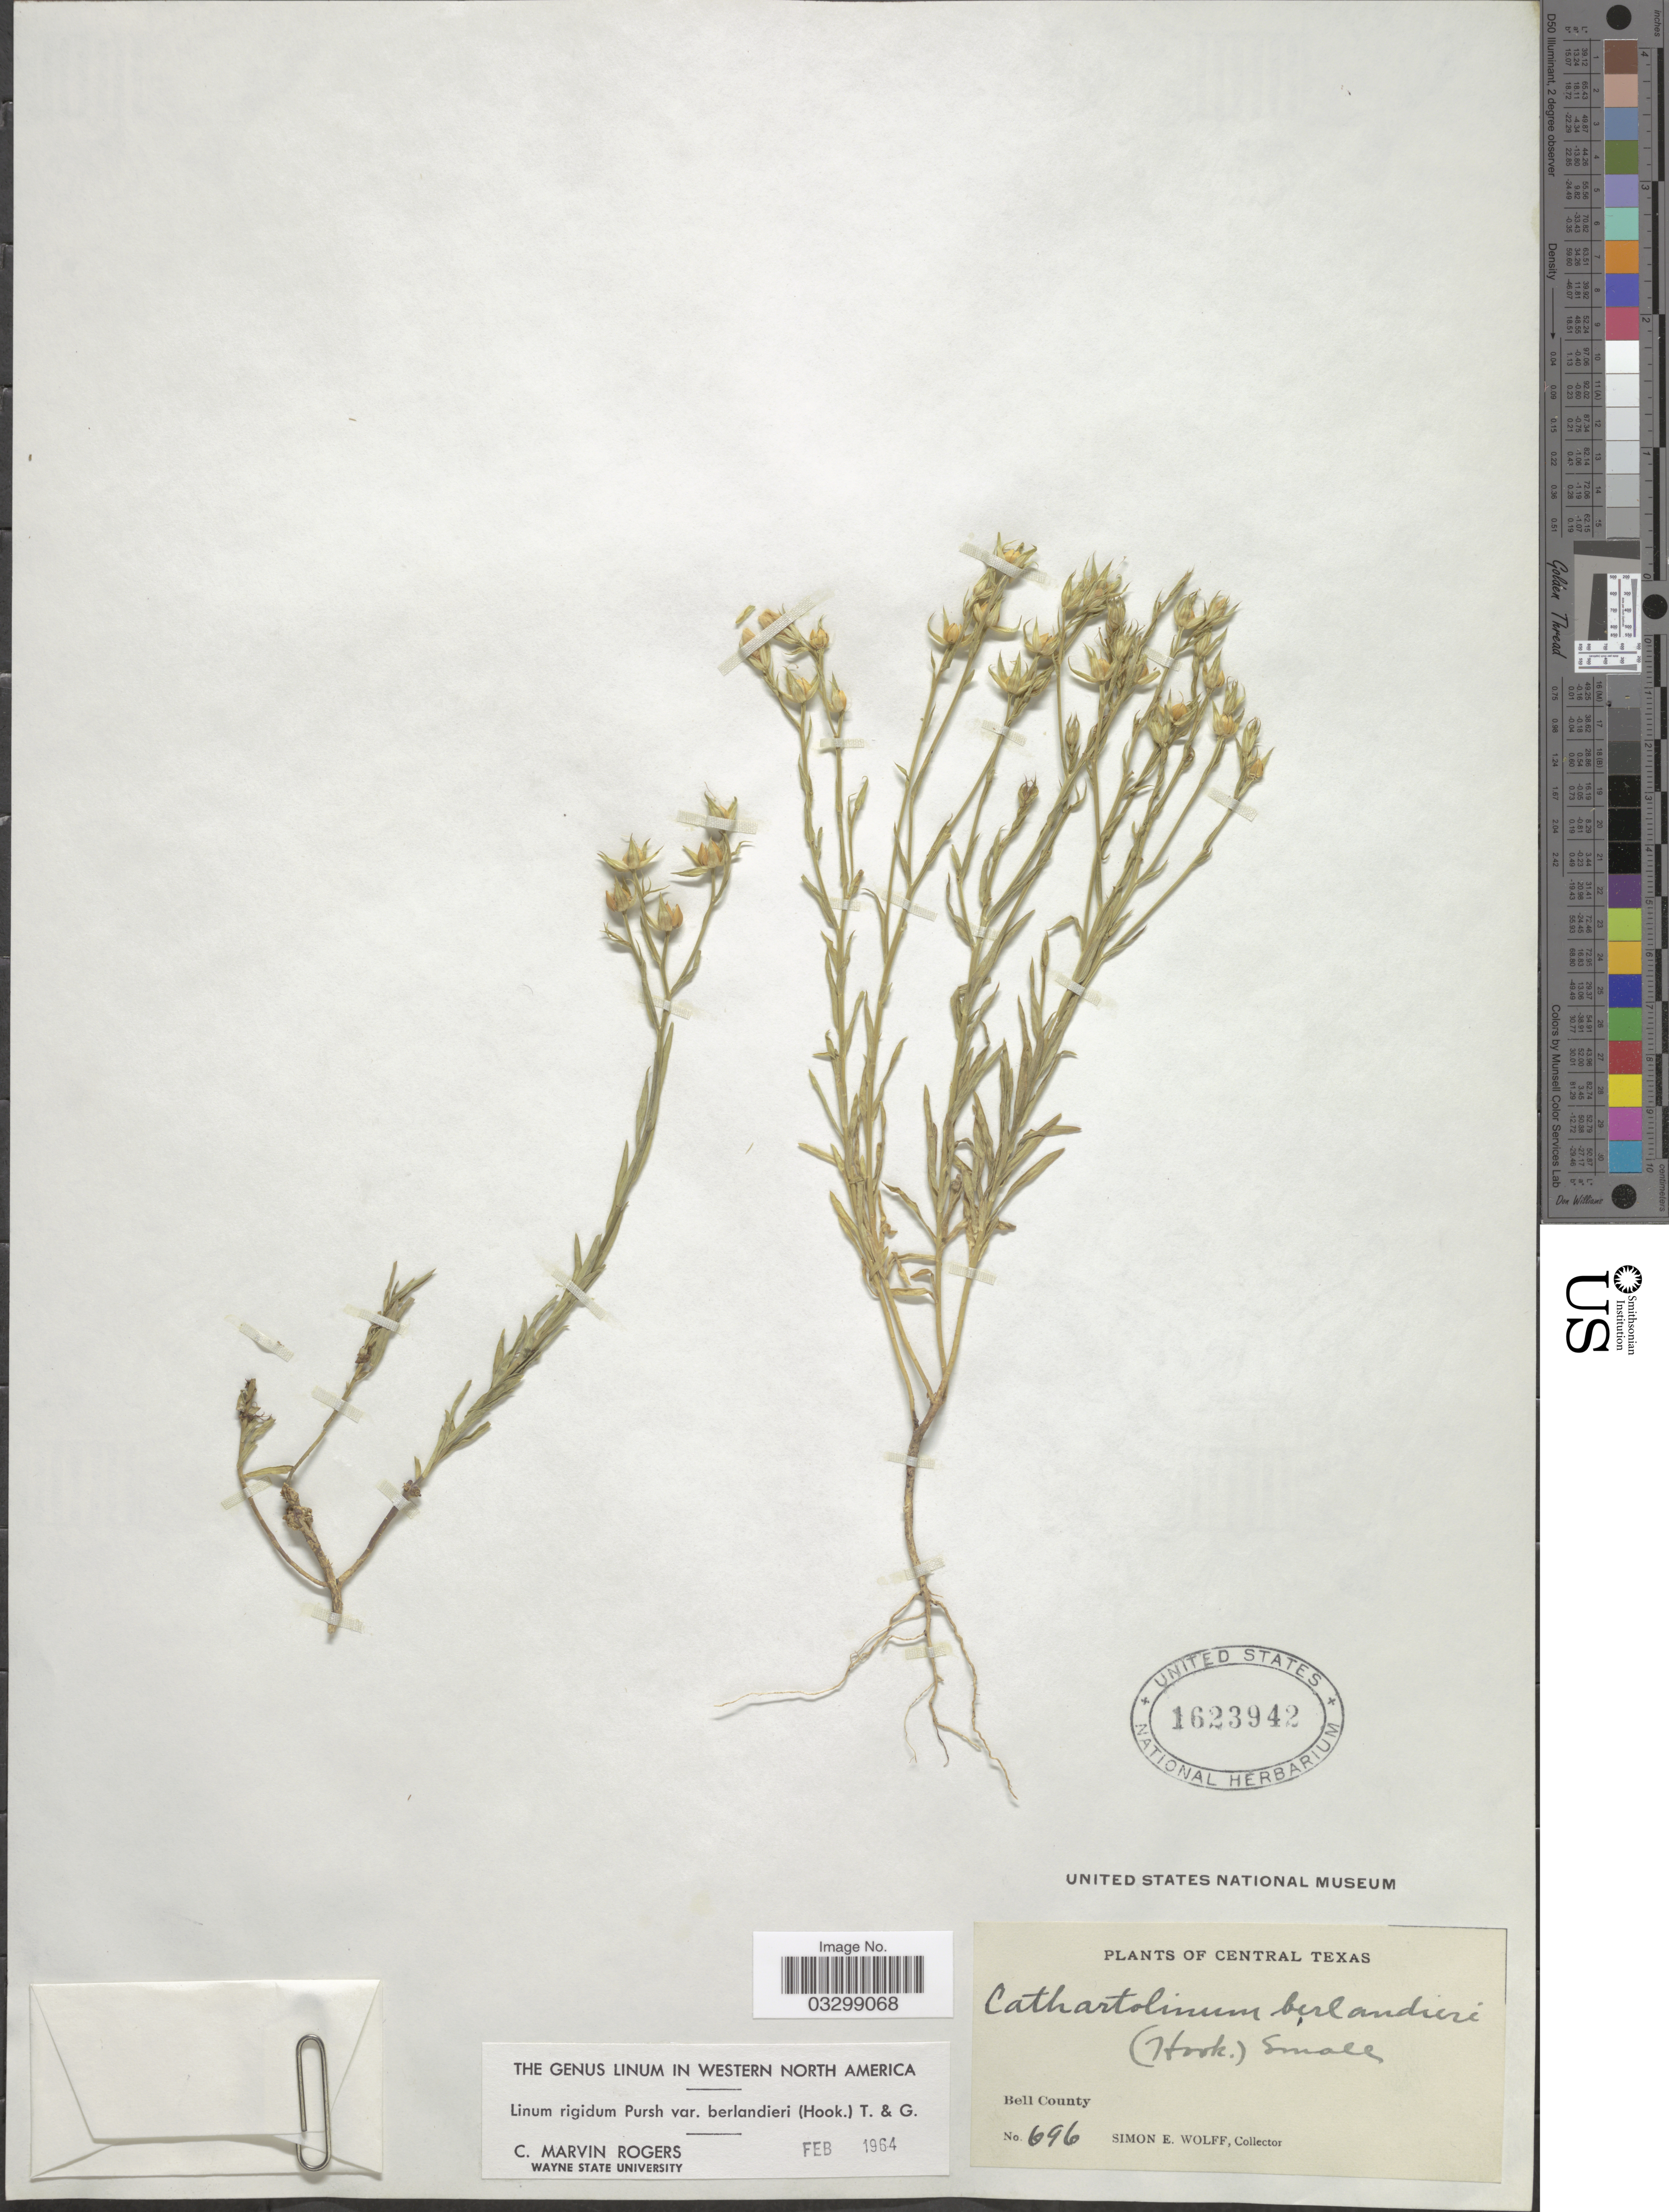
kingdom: Plantae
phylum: Tracheophyta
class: Magnoliopsida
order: Malpighiales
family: Linaceae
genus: Linum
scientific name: Linum rigidum var. berlandieri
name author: Pursh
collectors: S. E. Wolff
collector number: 696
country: United States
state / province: Texas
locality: Central Texas. Bell County.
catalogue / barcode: US 1623942